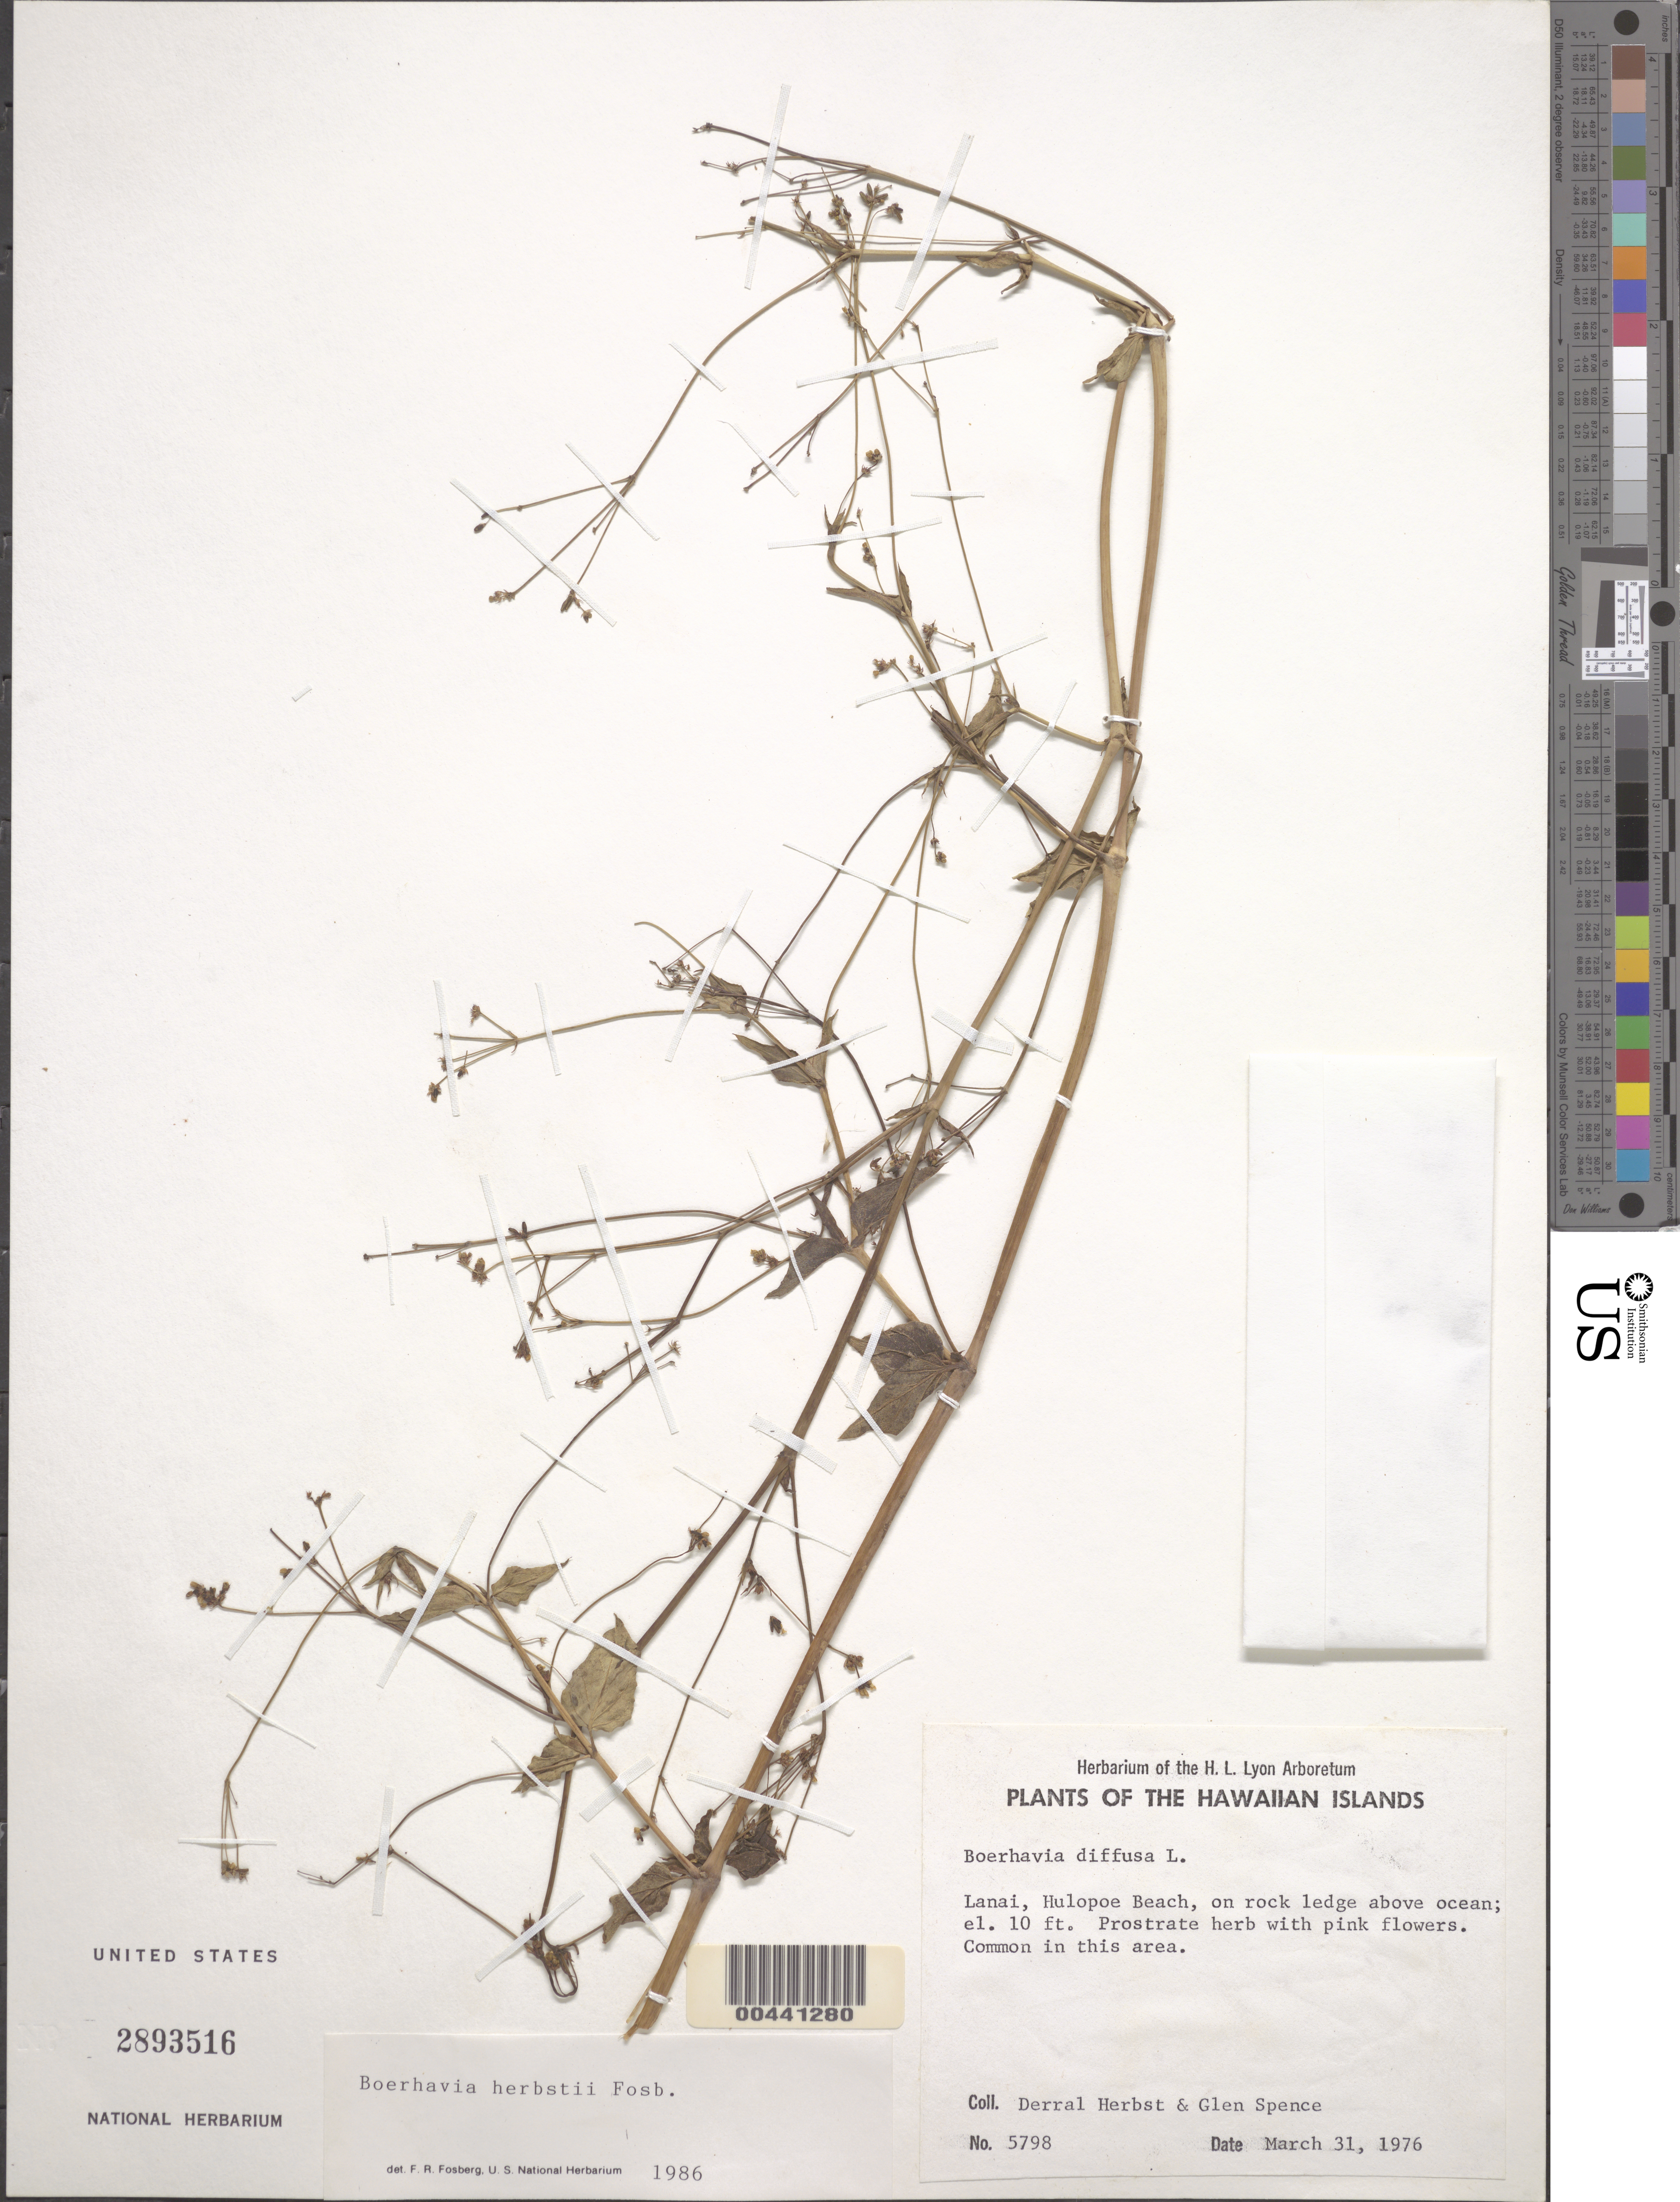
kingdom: Plantae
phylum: Tracheophyta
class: Magnoliopsida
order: Caryophyllales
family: Nyctaginaceae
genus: Boerhavia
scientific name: Boerhavia herbstii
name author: Fosberg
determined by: Fosberg, F. R.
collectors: D. R. Herbst & G. Spence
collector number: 5798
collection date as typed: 31 Mar 1976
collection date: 1976-03-31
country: United States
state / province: Hawaii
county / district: Maui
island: Lana'i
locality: Hulopoe Beach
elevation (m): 3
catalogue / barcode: US 2893516